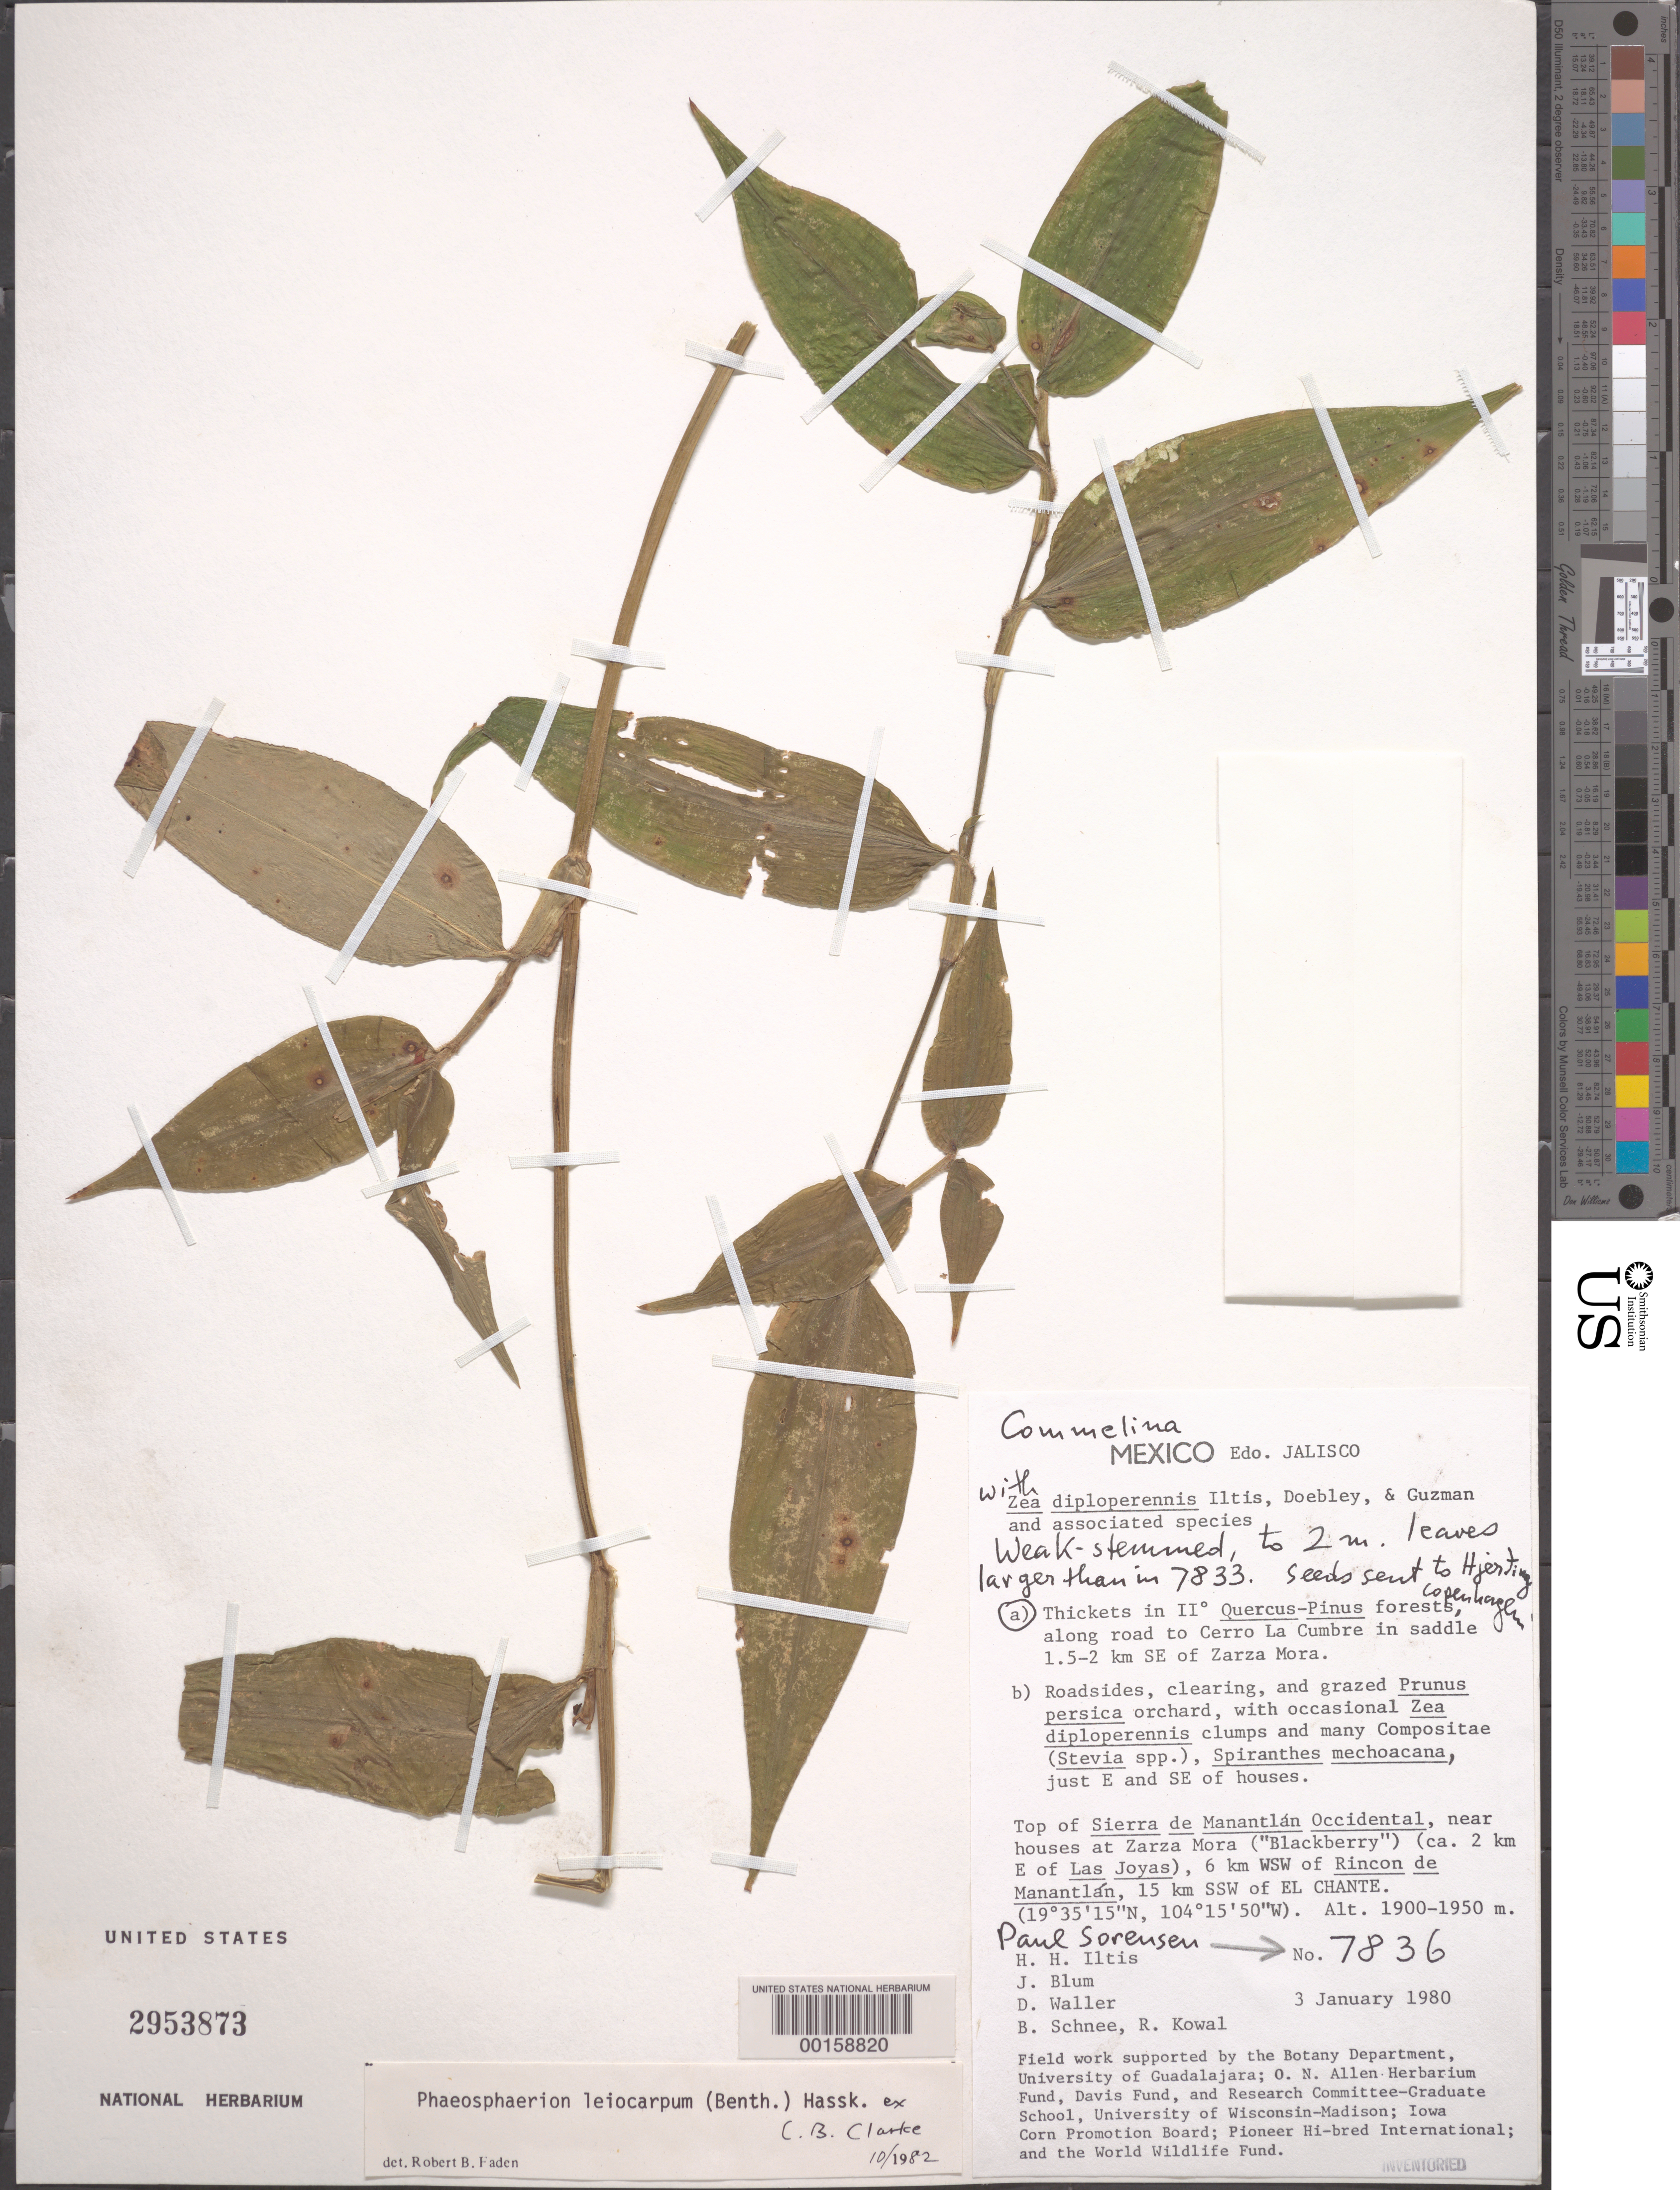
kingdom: Plantae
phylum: Tracheophyta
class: Liliopsida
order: Commelinales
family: Commelinaceae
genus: Commelina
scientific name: Commelina leiocarpa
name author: Benth.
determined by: Faden, Robert B., (US), Smithsonian Institution - National Museum of Natural History (UNITED STATES)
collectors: P. Sorenson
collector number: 7836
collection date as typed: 03 Jan 1980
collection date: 1980-01-03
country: Mexico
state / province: Jalisco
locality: Summit; Sierra de Manantlan, E of Las Joyas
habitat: Thickets in secondary quercus-pinus forest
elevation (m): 1900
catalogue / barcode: US 2953873